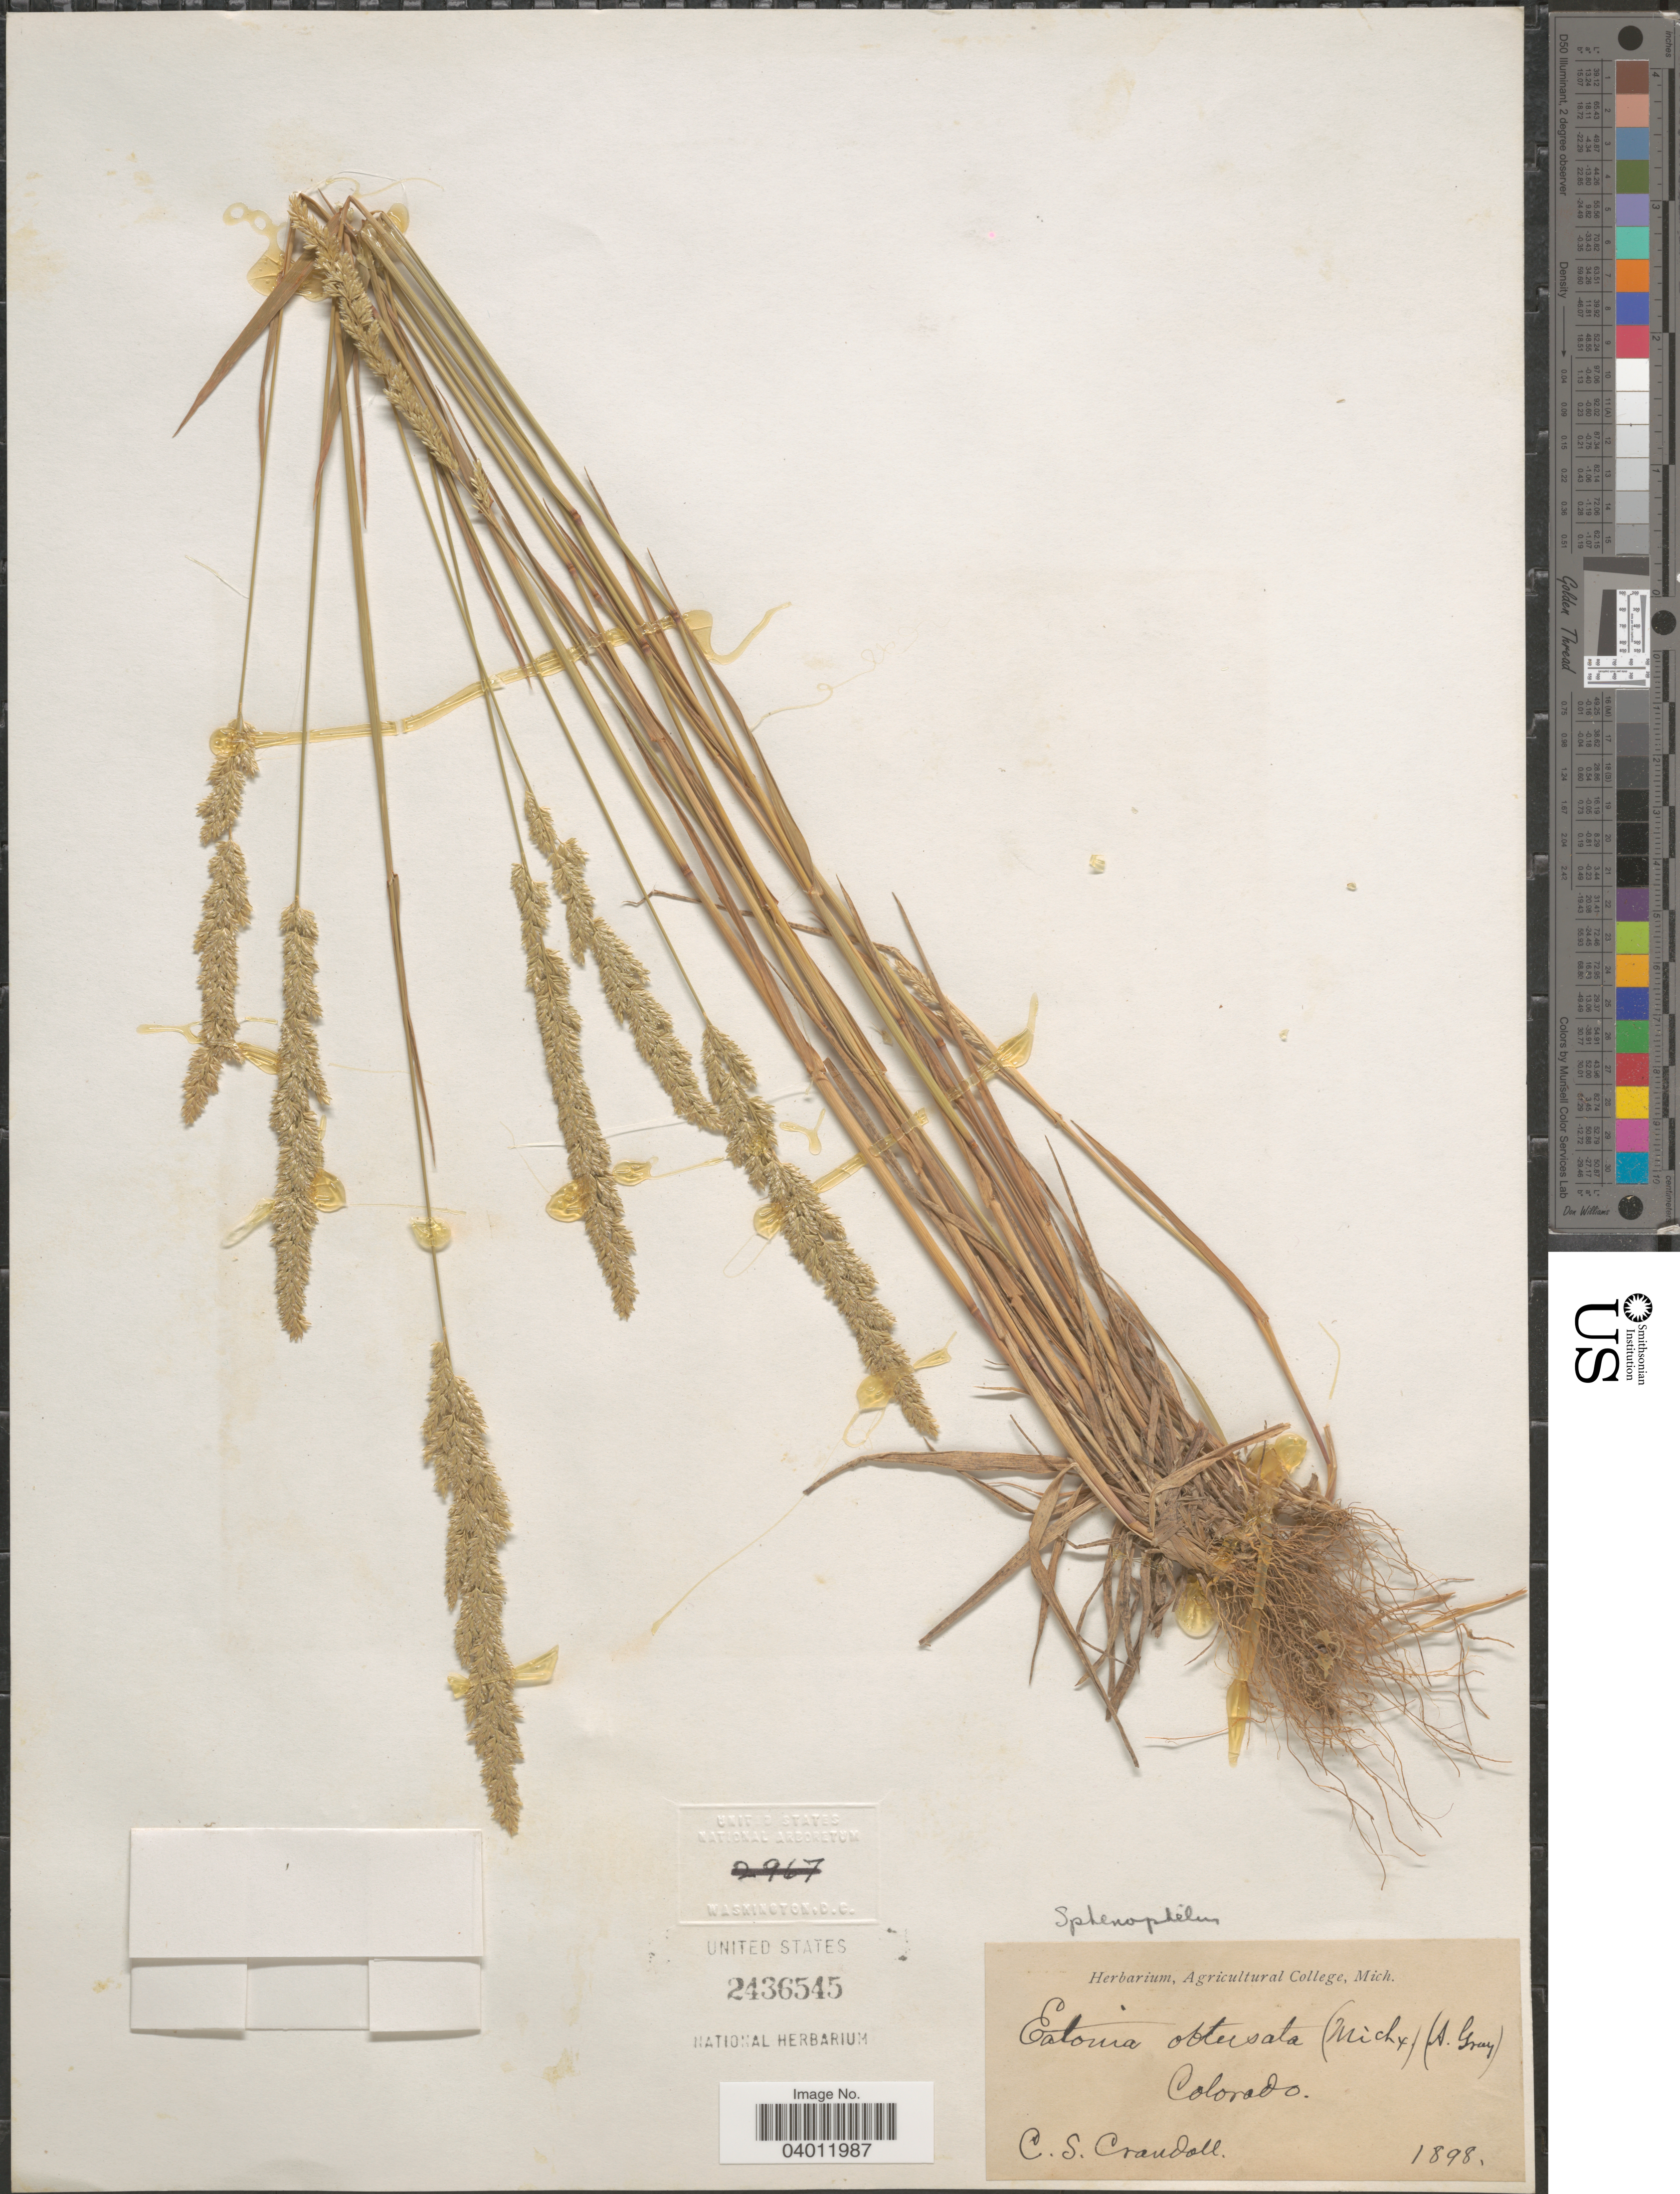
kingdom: Plantae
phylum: Tracheophyta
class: Liliopsida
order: Poales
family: Poaceae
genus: Sphenopholis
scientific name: Sphenopholis obtusata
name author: (Michx.) Scribn.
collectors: C. Crandall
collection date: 1898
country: United States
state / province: Colorado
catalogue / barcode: US 2436545